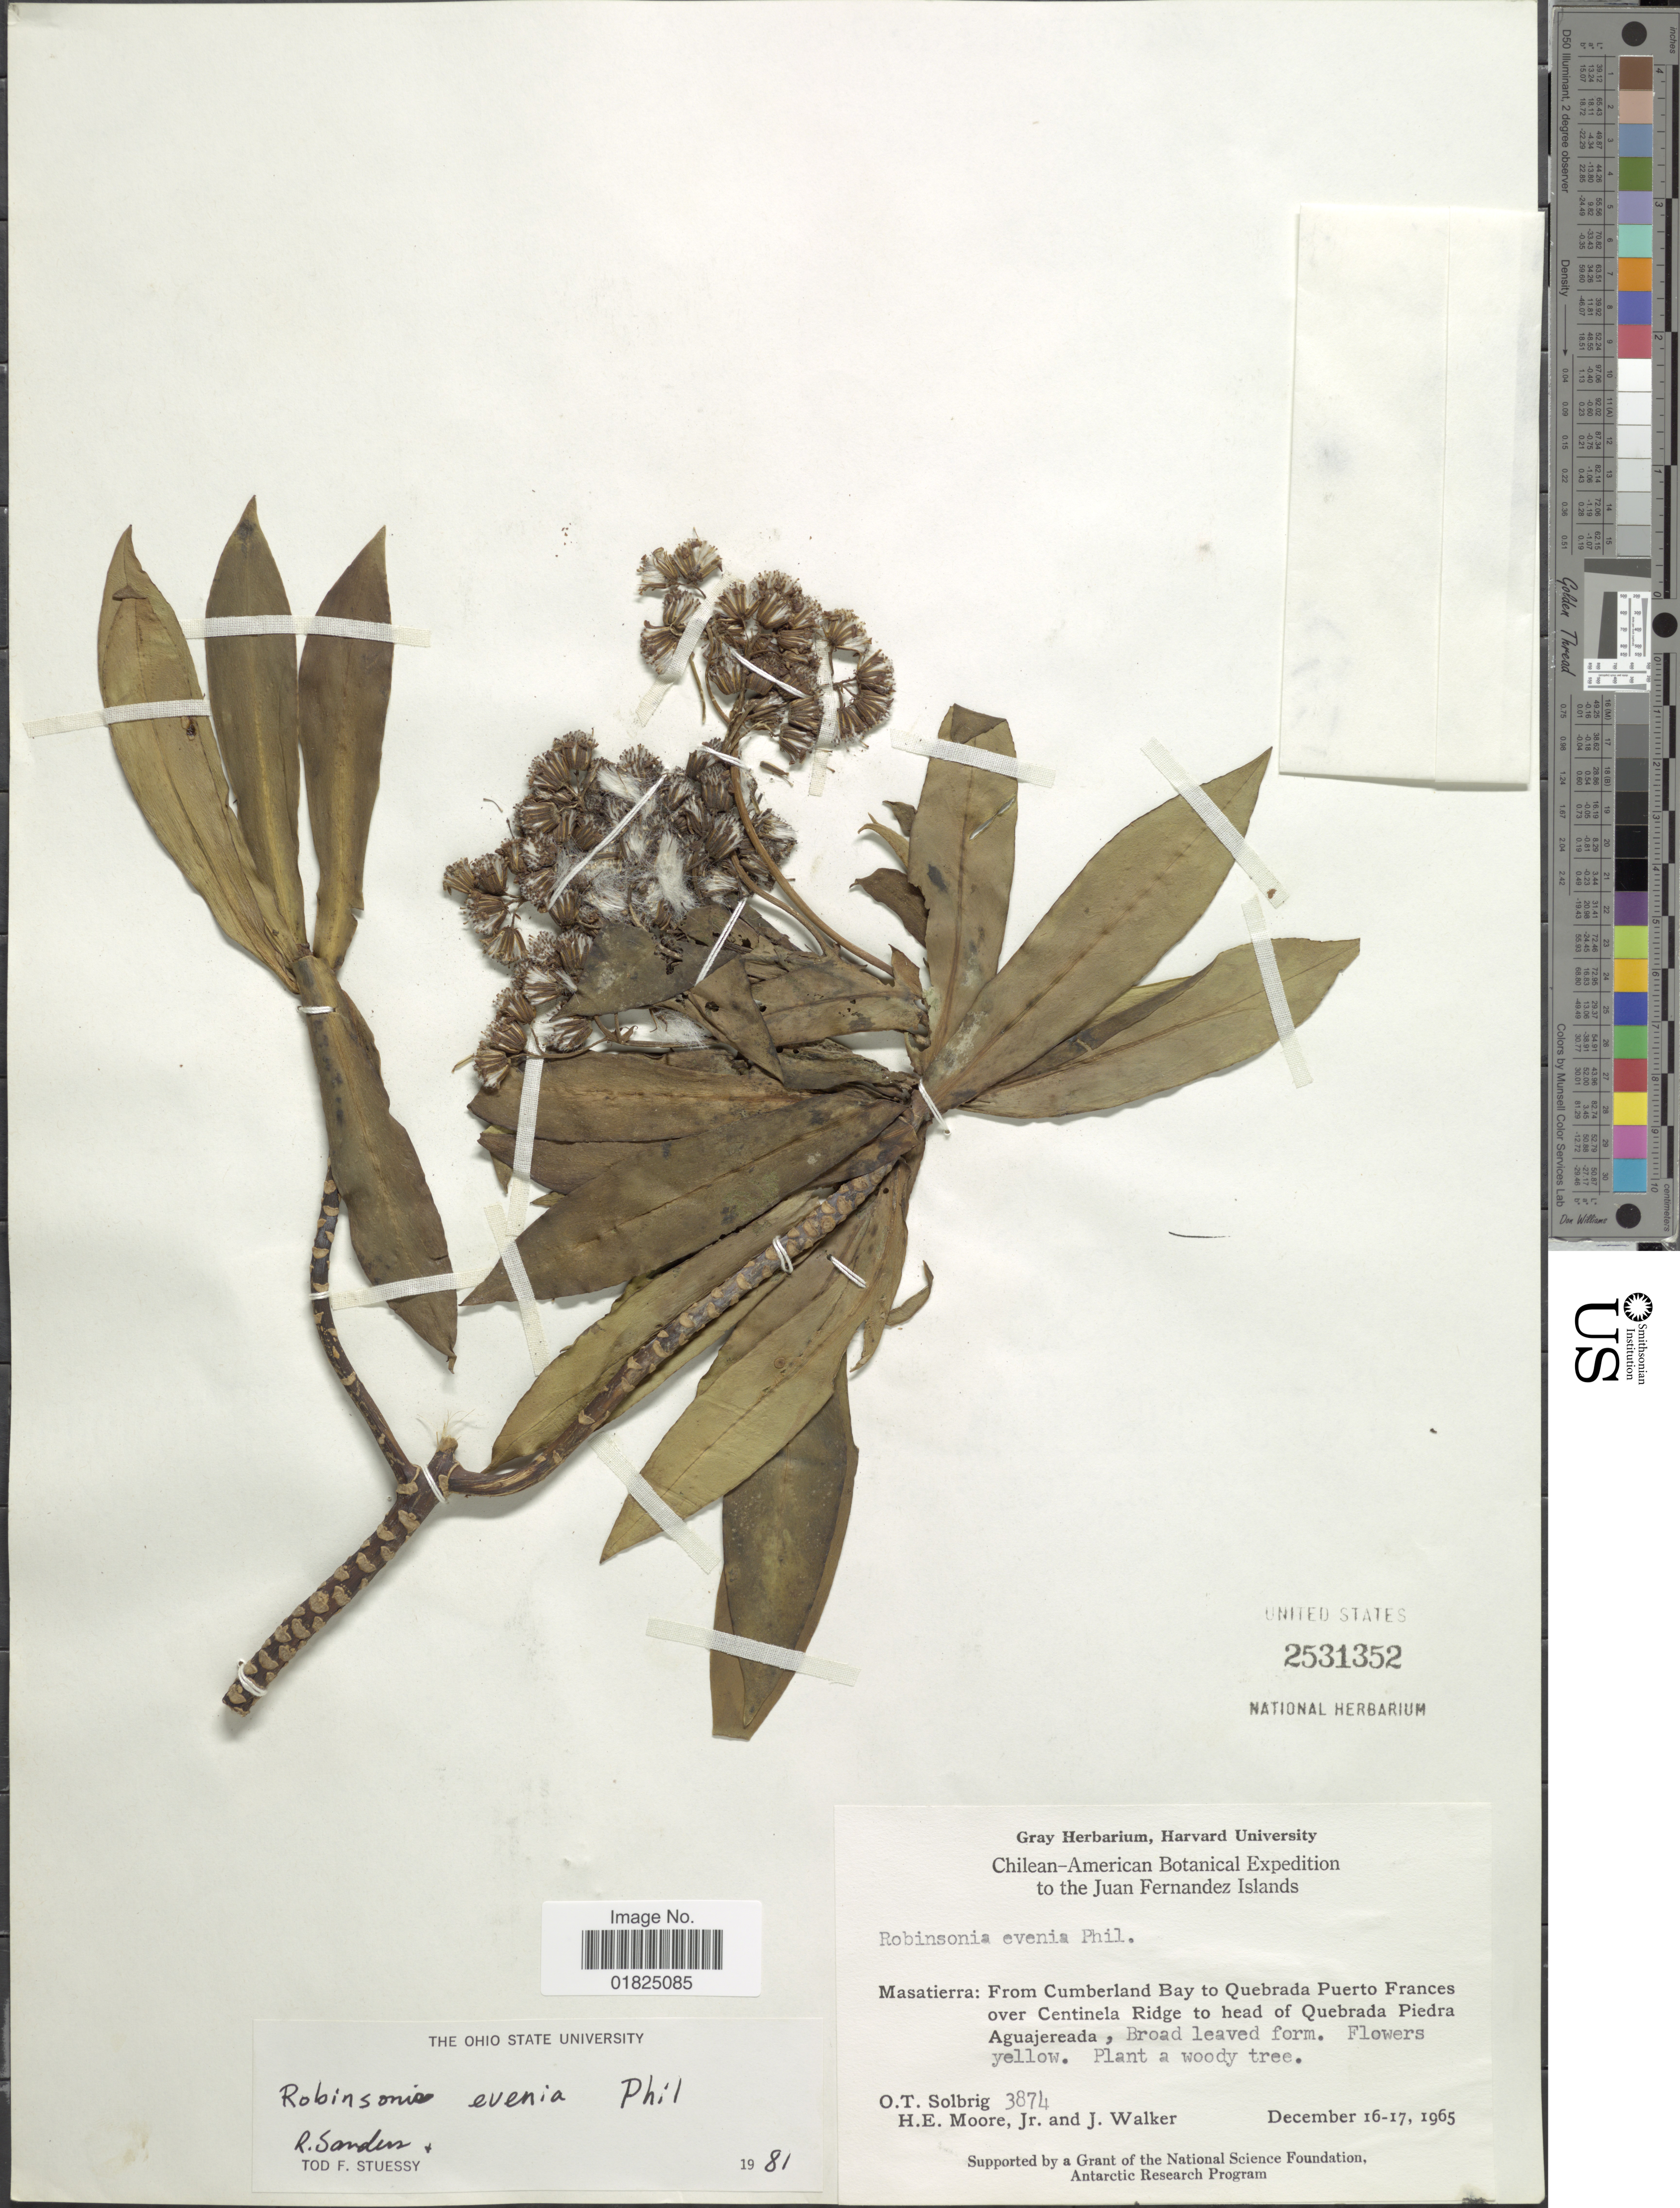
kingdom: Plantae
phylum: Tracheophyta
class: Magnoliopsida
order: Asterales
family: Asteraceae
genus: Robinsonia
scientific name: Robinsonia evenia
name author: Phil.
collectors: O. T. Solbrig, H. Moore & J. Walker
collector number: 3874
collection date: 1965-12-16/1965-12-17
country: Chile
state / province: Valparaíso (V)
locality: Juan Fernandez Islands, Masatierra: From Cumberland Bay to Quebrada Puerto Frances over Centinela Ridge to head of Quebrada Piedra Aguajereada, broad leaved form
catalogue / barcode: US 2531352